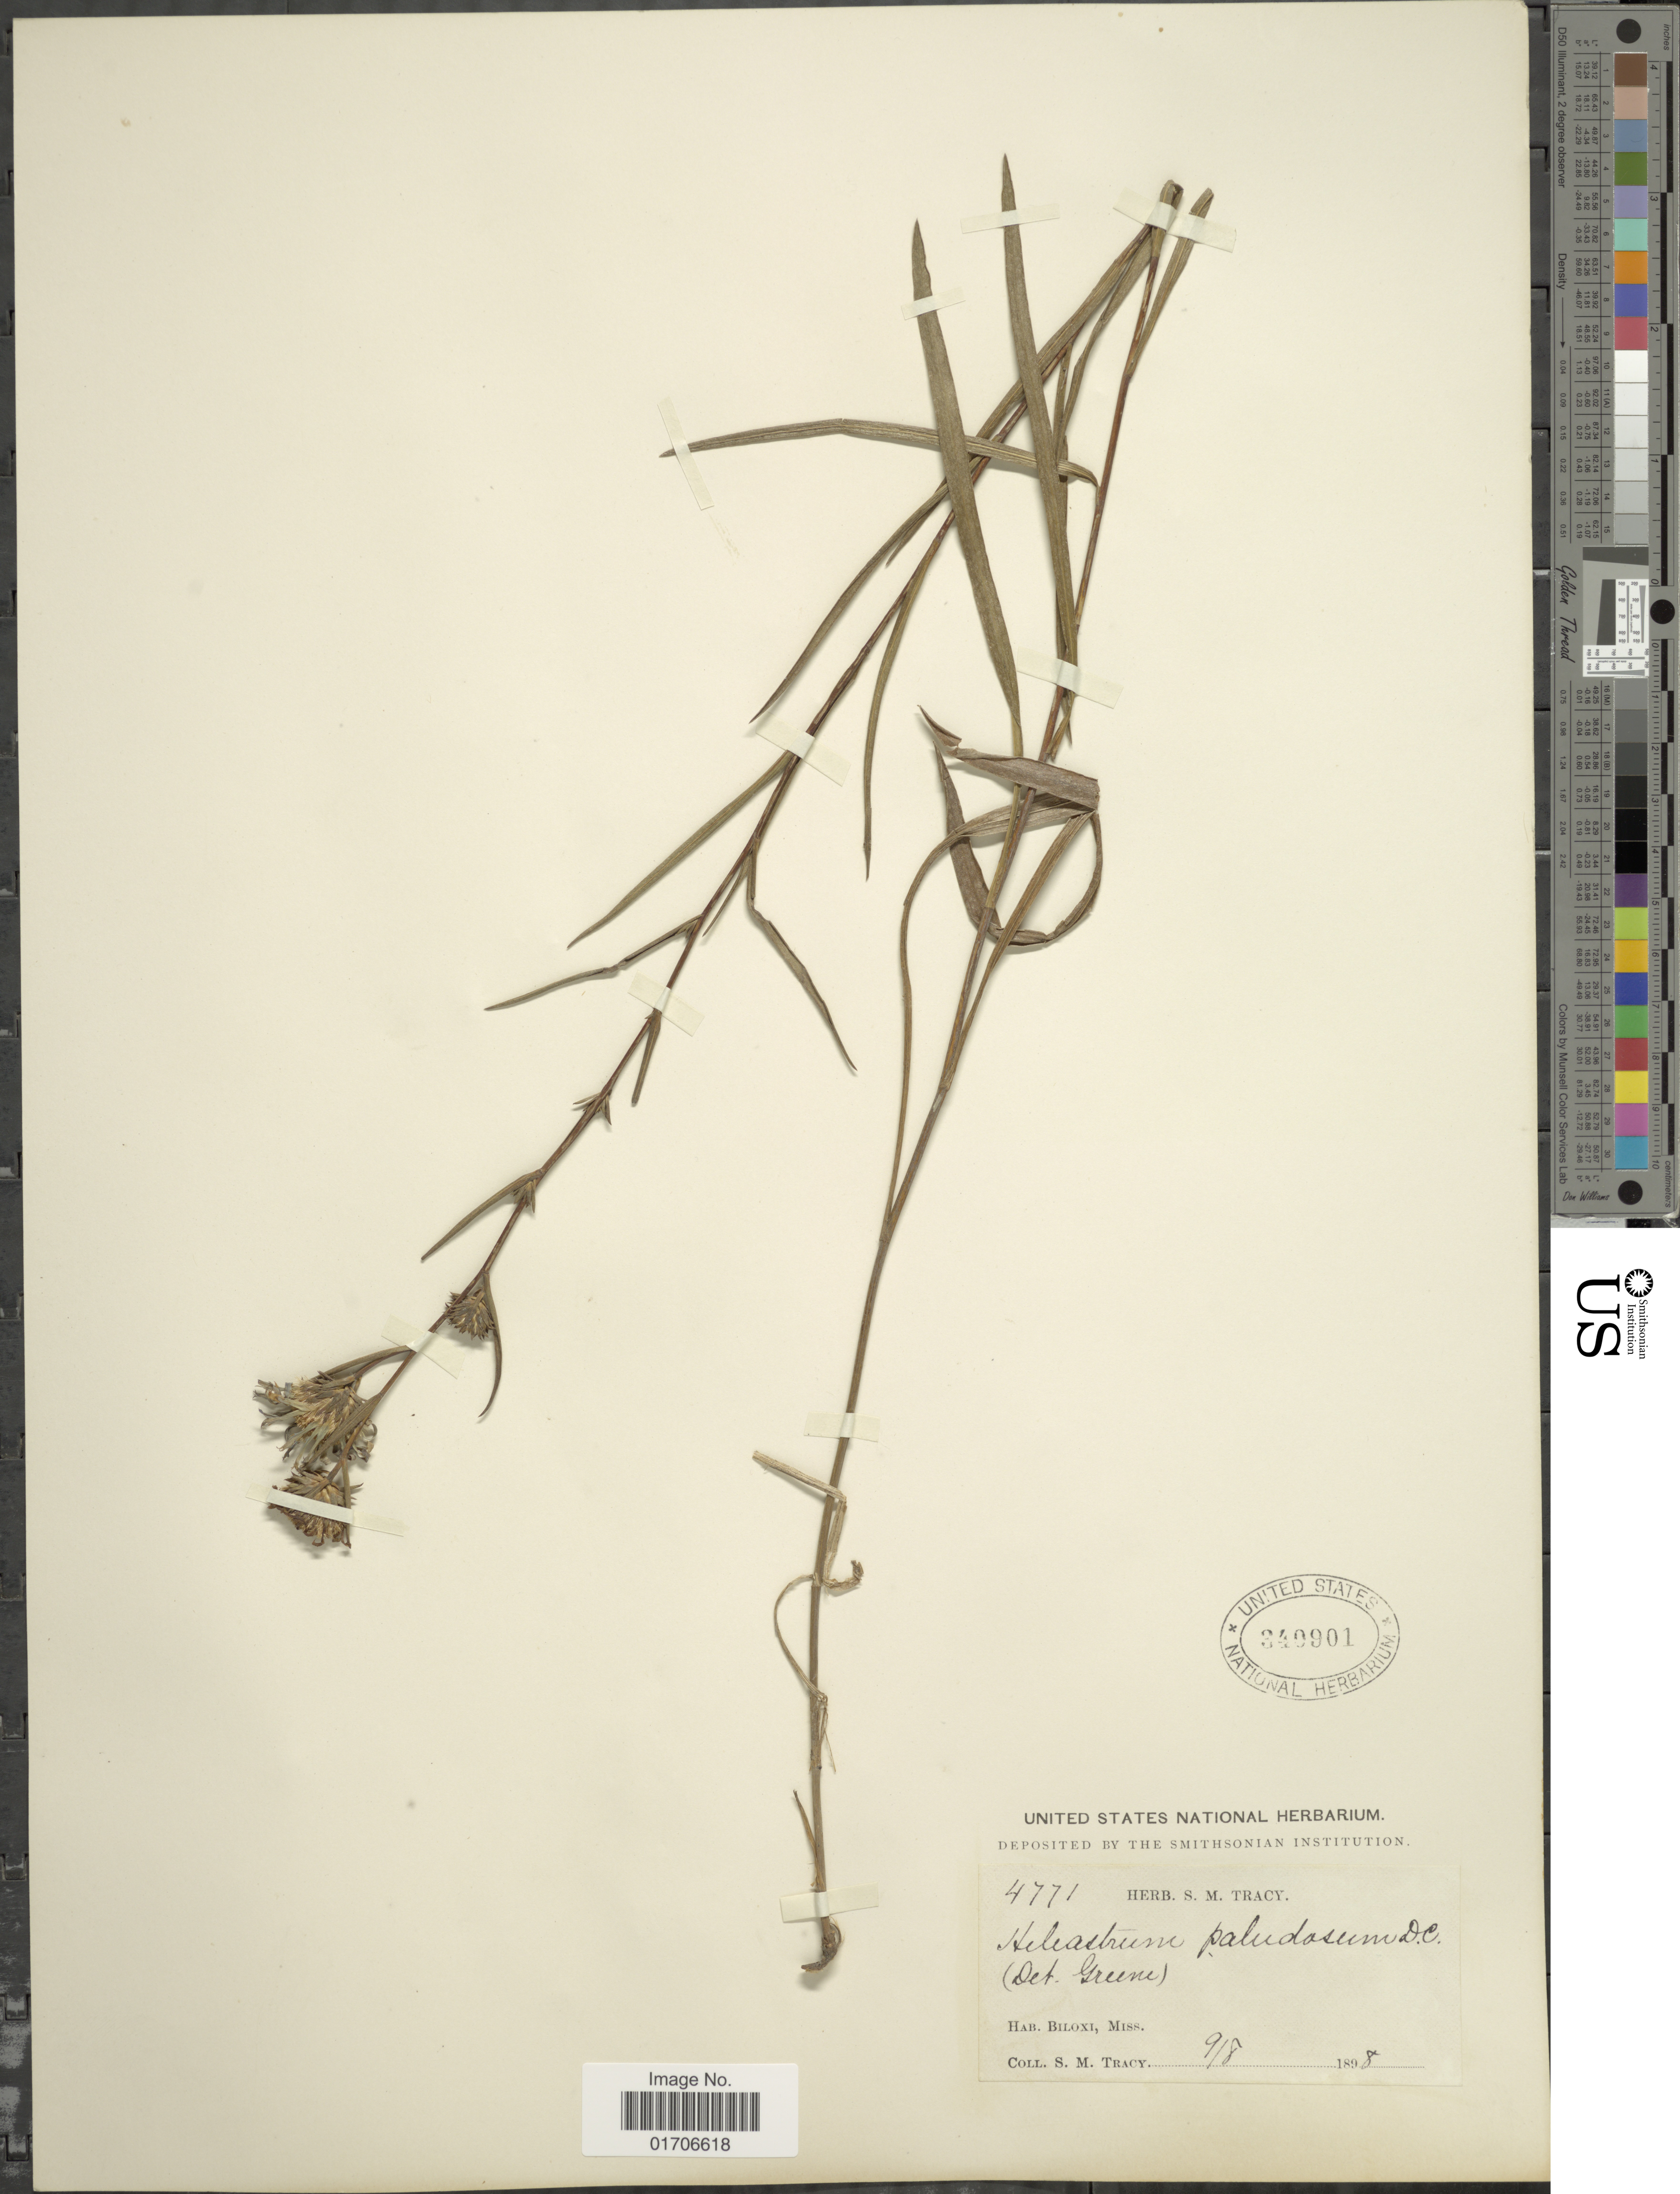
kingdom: Plantae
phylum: Tracheophyta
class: Magnoliopsida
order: Asterales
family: Asteraceae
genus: Eurybia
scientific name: Eurybia paludosa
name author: (Aiton) G.L. Nesom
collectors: S. M. Tracy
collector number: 4771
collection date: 1898-09-08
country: United States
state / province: Mississippi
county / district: Harrison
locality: Biloxi, Miss.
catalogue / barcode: US 340901